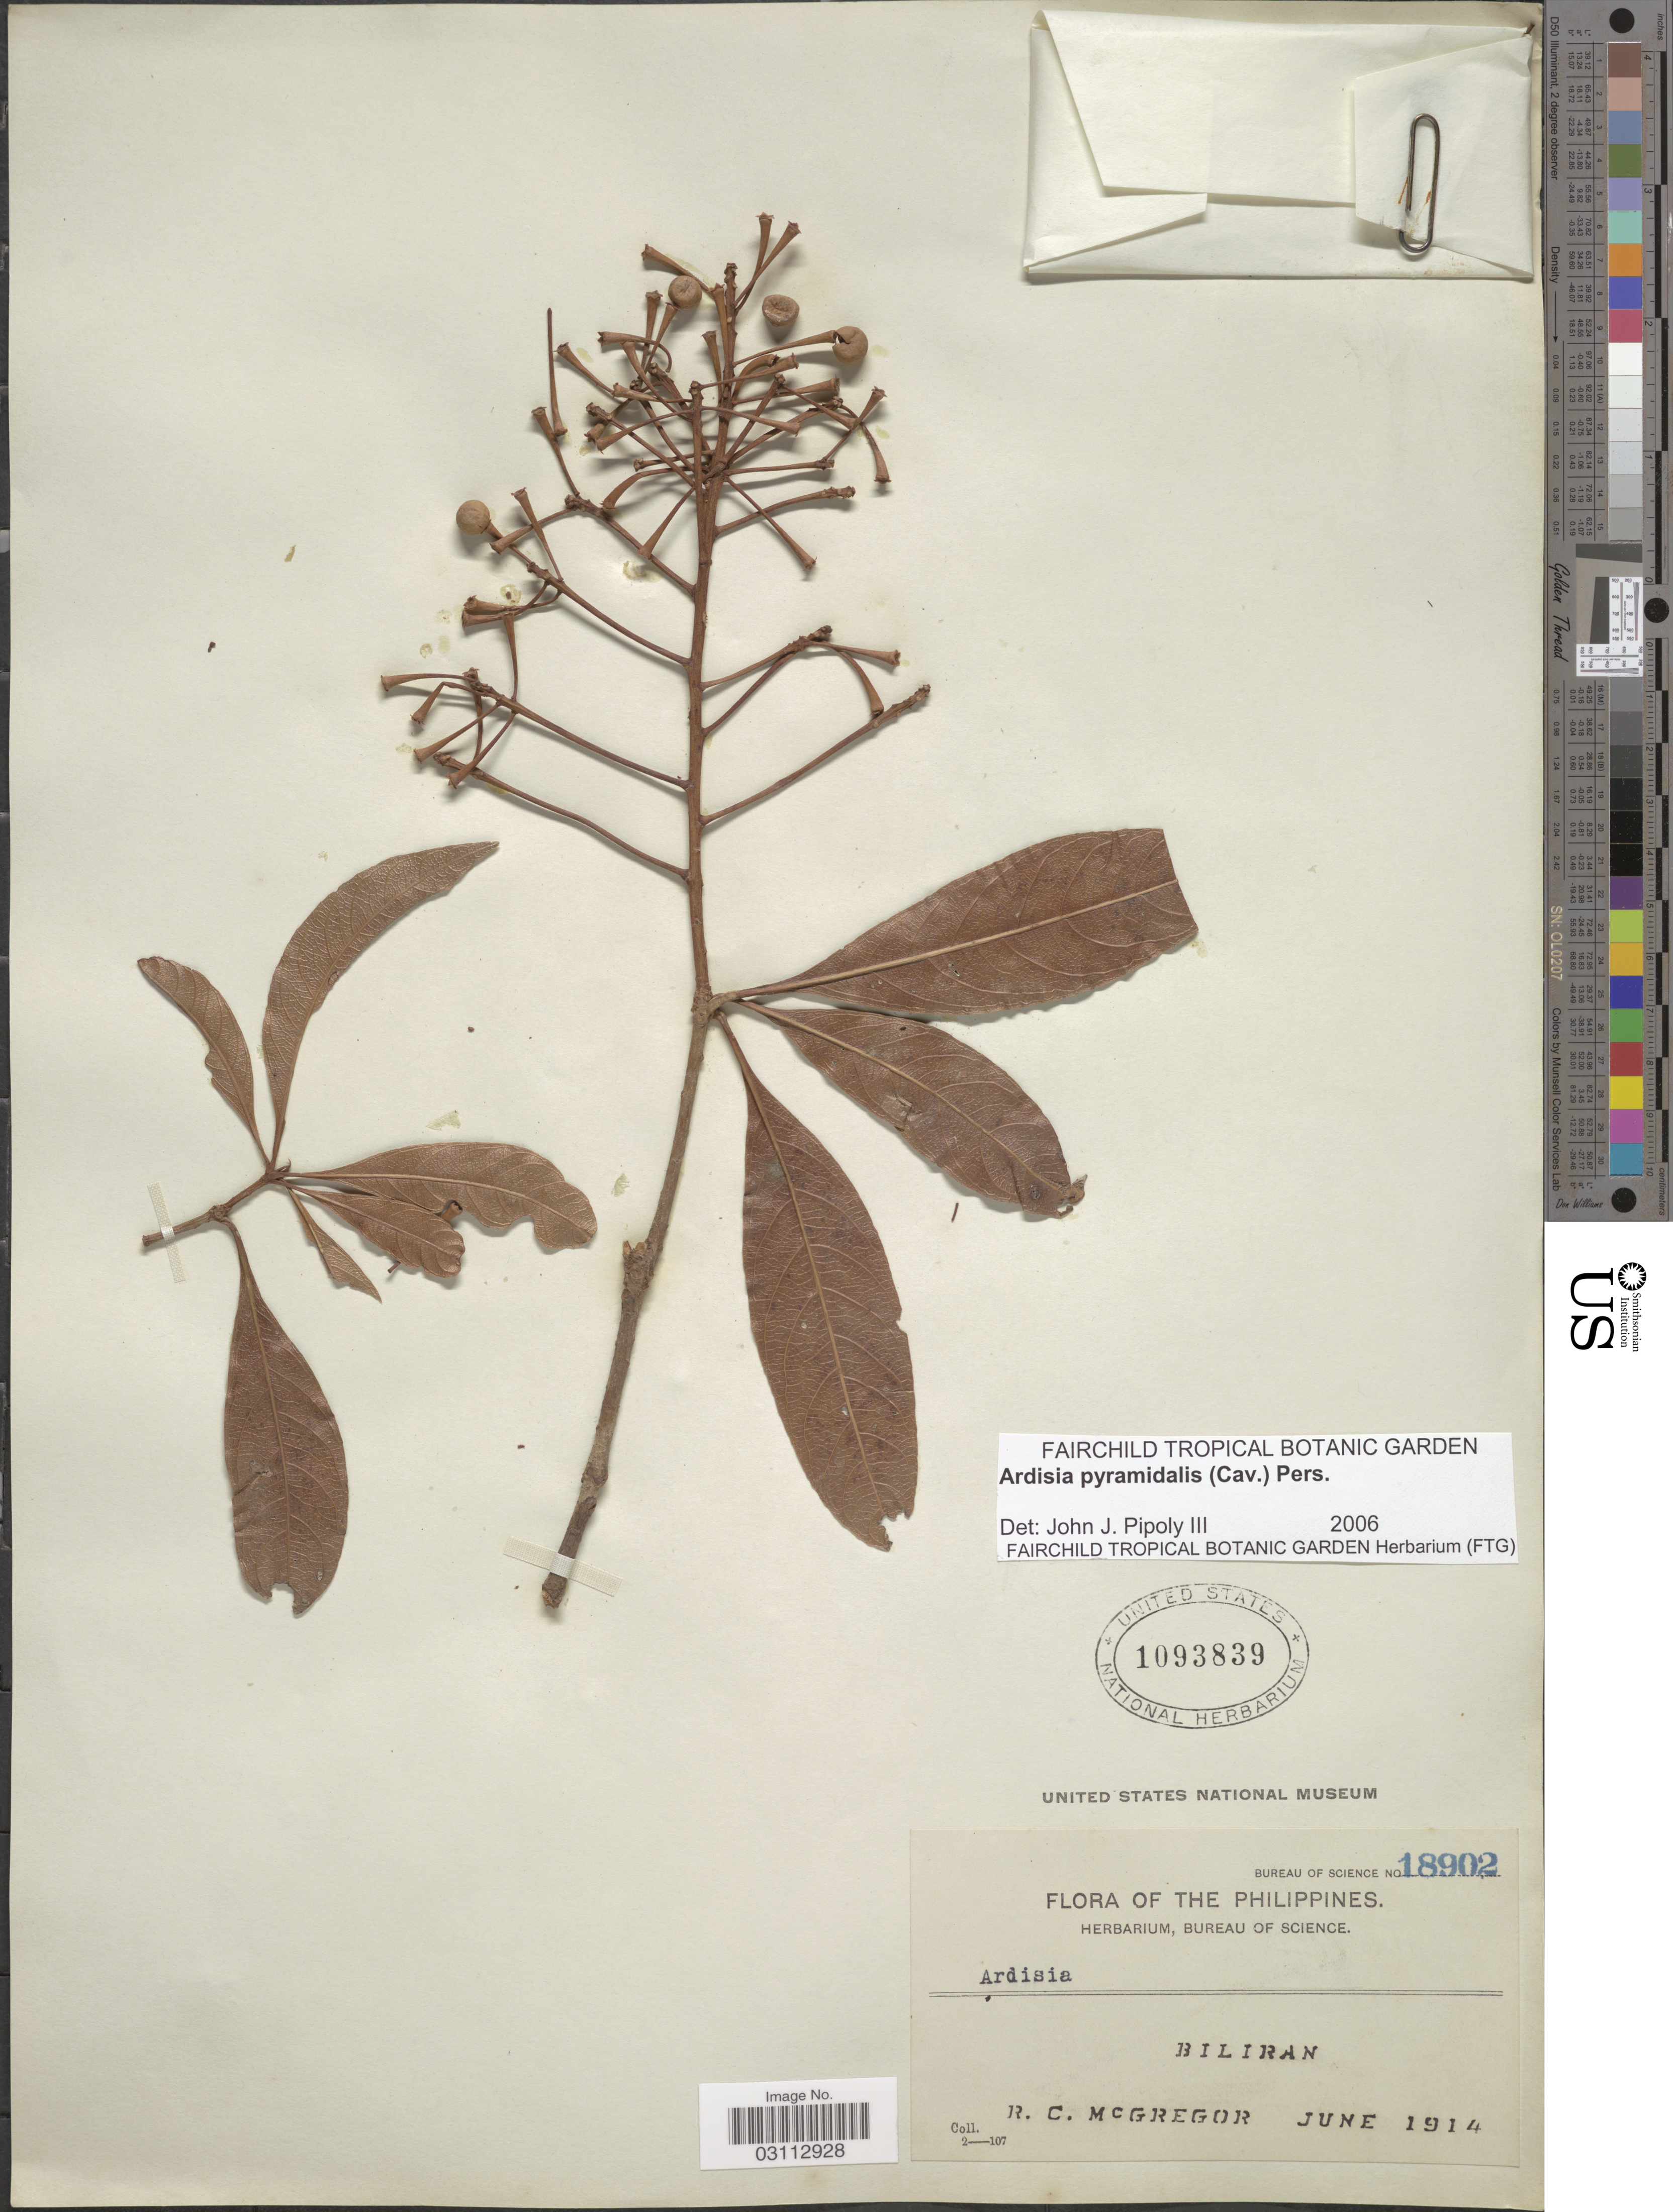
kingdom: Plantae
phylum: Tracheophyta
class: Magnoliopsida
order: Ericales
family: Primulaceae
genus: Ardisia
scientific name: Ardisia pyramidalis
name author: (Cav.) Pers.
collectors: R. C. McGregor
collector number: Bureau of Science 18902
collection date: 1914-06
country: Philippines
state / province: Eastern Visayas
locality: Biliran.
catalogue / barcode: US 1093839